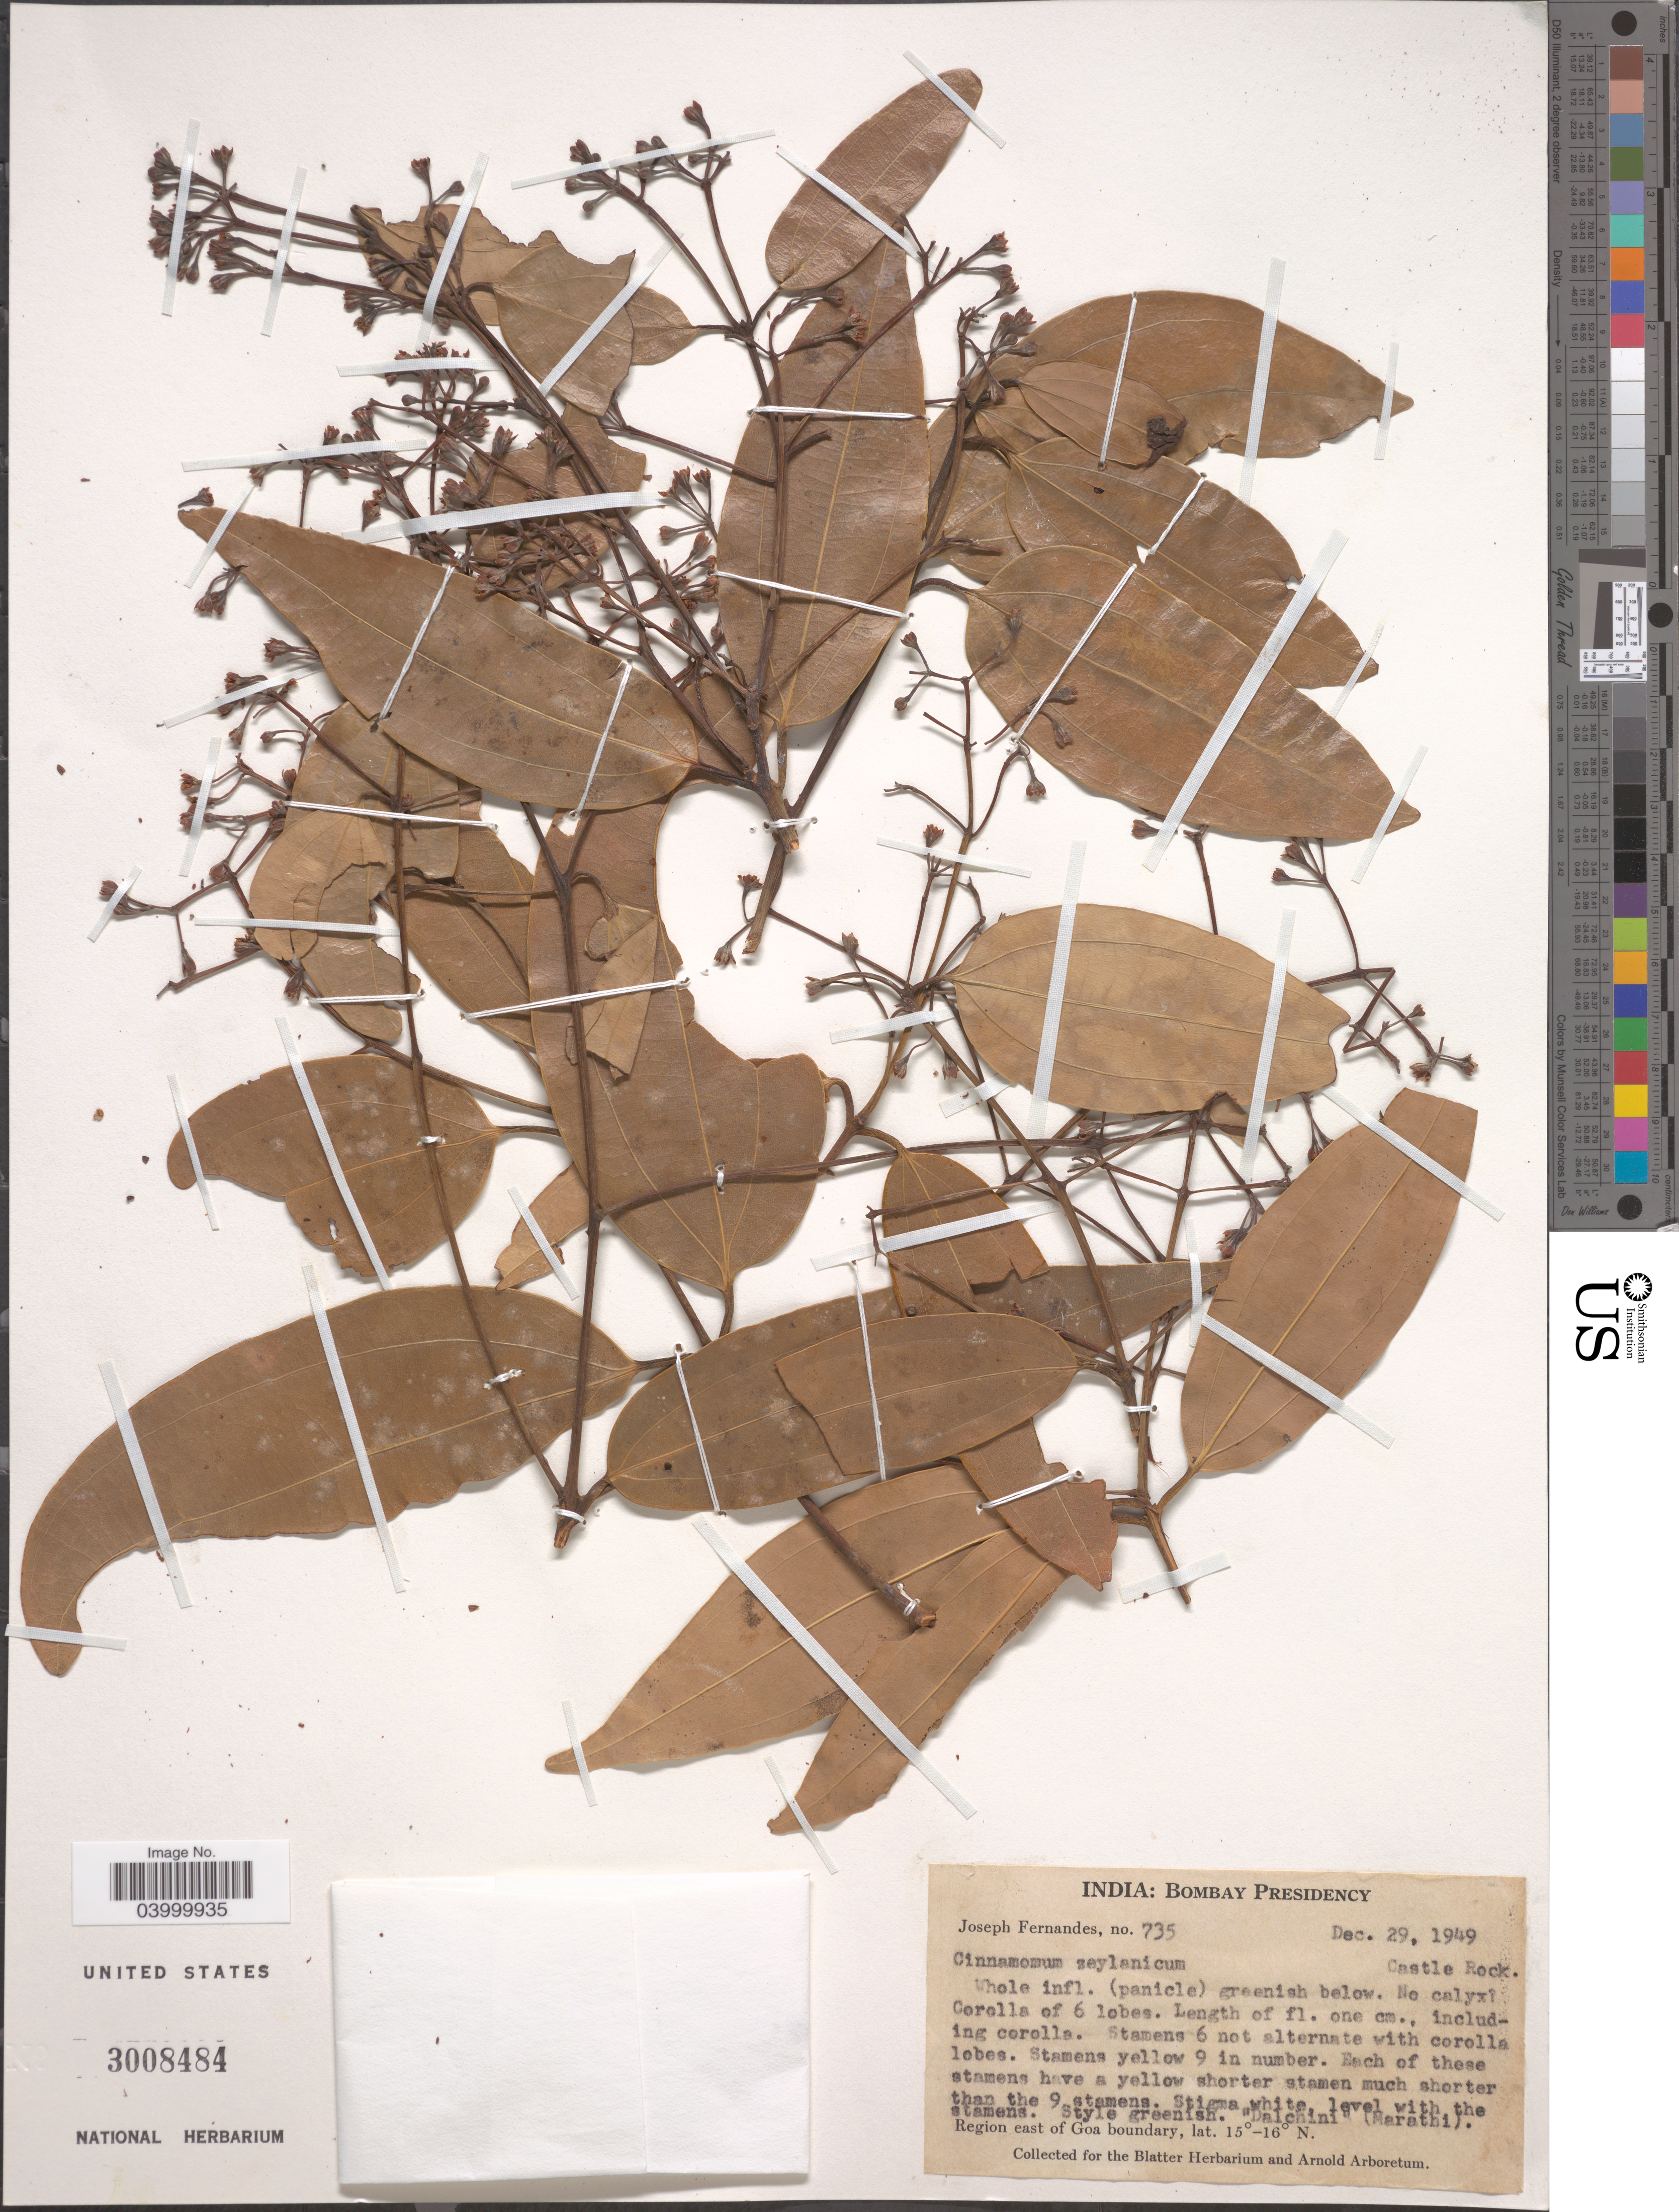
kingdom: Plantae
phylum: Tracheophyta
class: Magnoliopsida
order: Laurales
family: Lauraceae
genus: Cinnamomum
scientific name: Cinnamomum verum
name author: J. Presl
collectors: J. Fernandes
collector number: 735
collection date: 1949-12-29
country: India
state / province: Goa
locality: Bombay Presidency. Region east of Goa boundary. Castle Rock.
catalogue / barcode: US 3008484